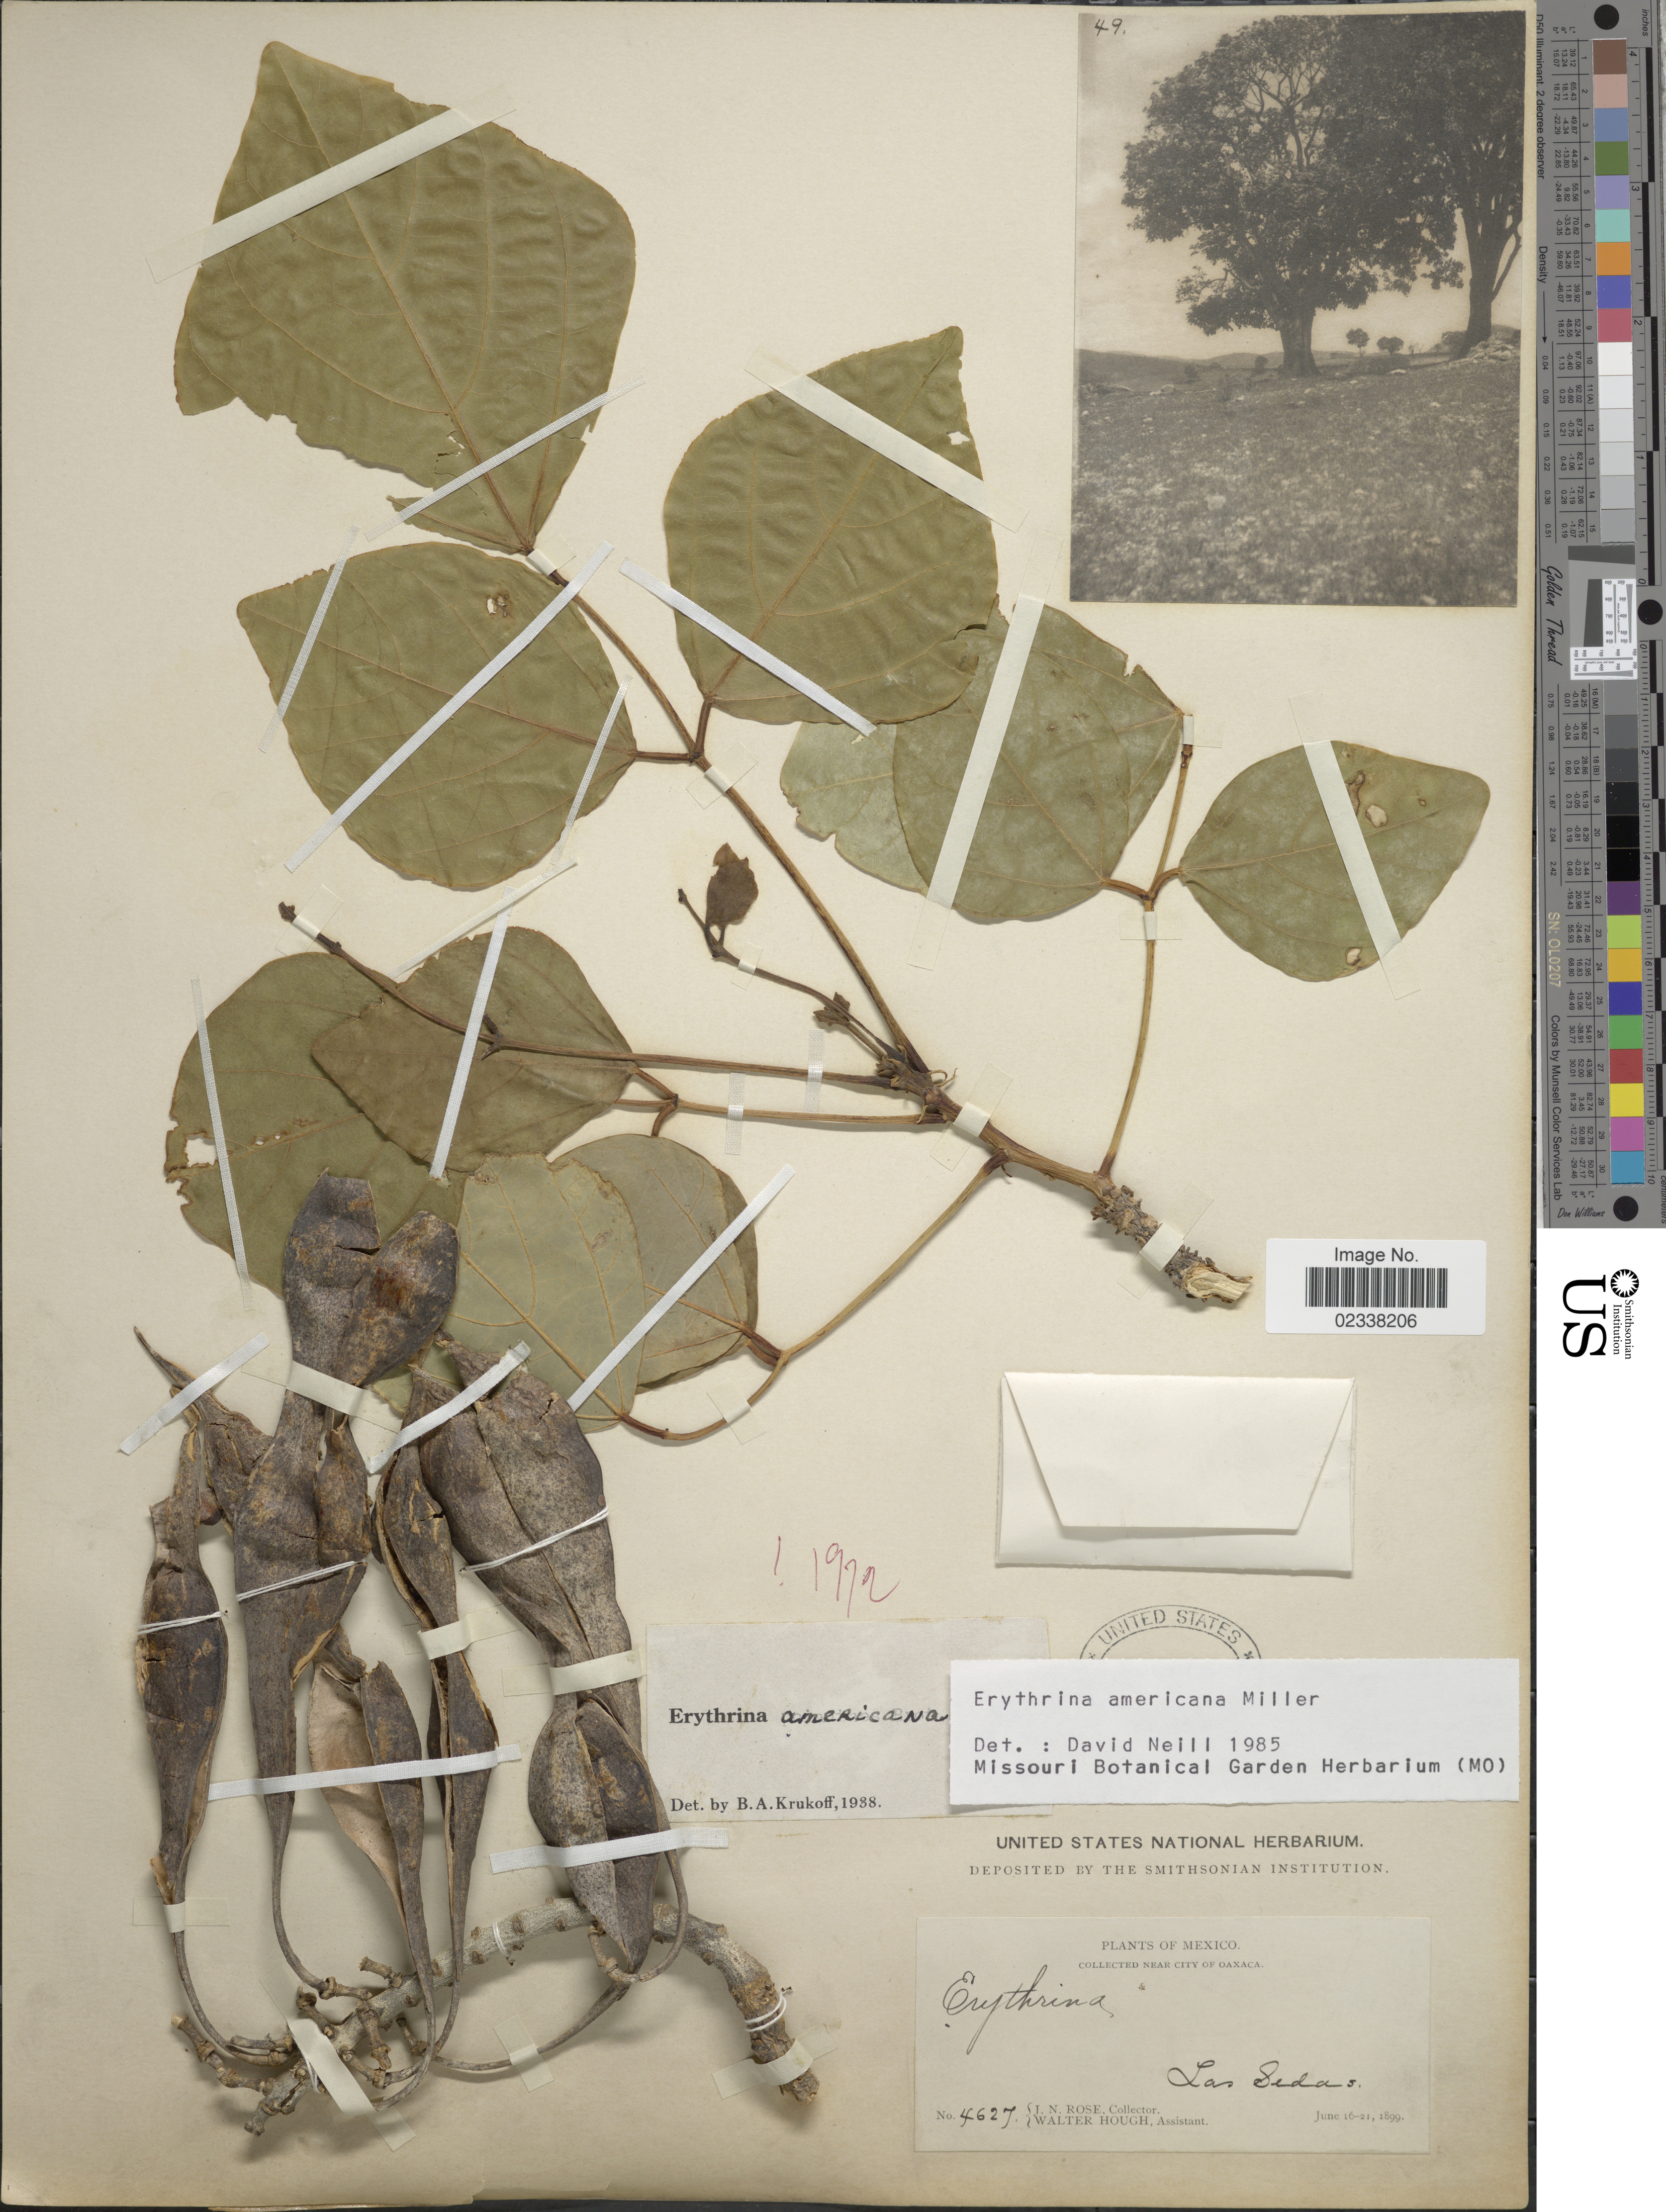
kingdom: Plantae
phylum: Tracheophyta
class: Magnoliopsida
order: Fabales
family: Fabaceae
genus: Erythrina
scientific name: Erythrina americana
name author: Mill.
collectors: J. N. Rose & W. Hough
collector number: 4627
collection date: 1899-06-16/1899-06-21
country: Mexico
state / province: Oaxaca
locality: Las Sedas